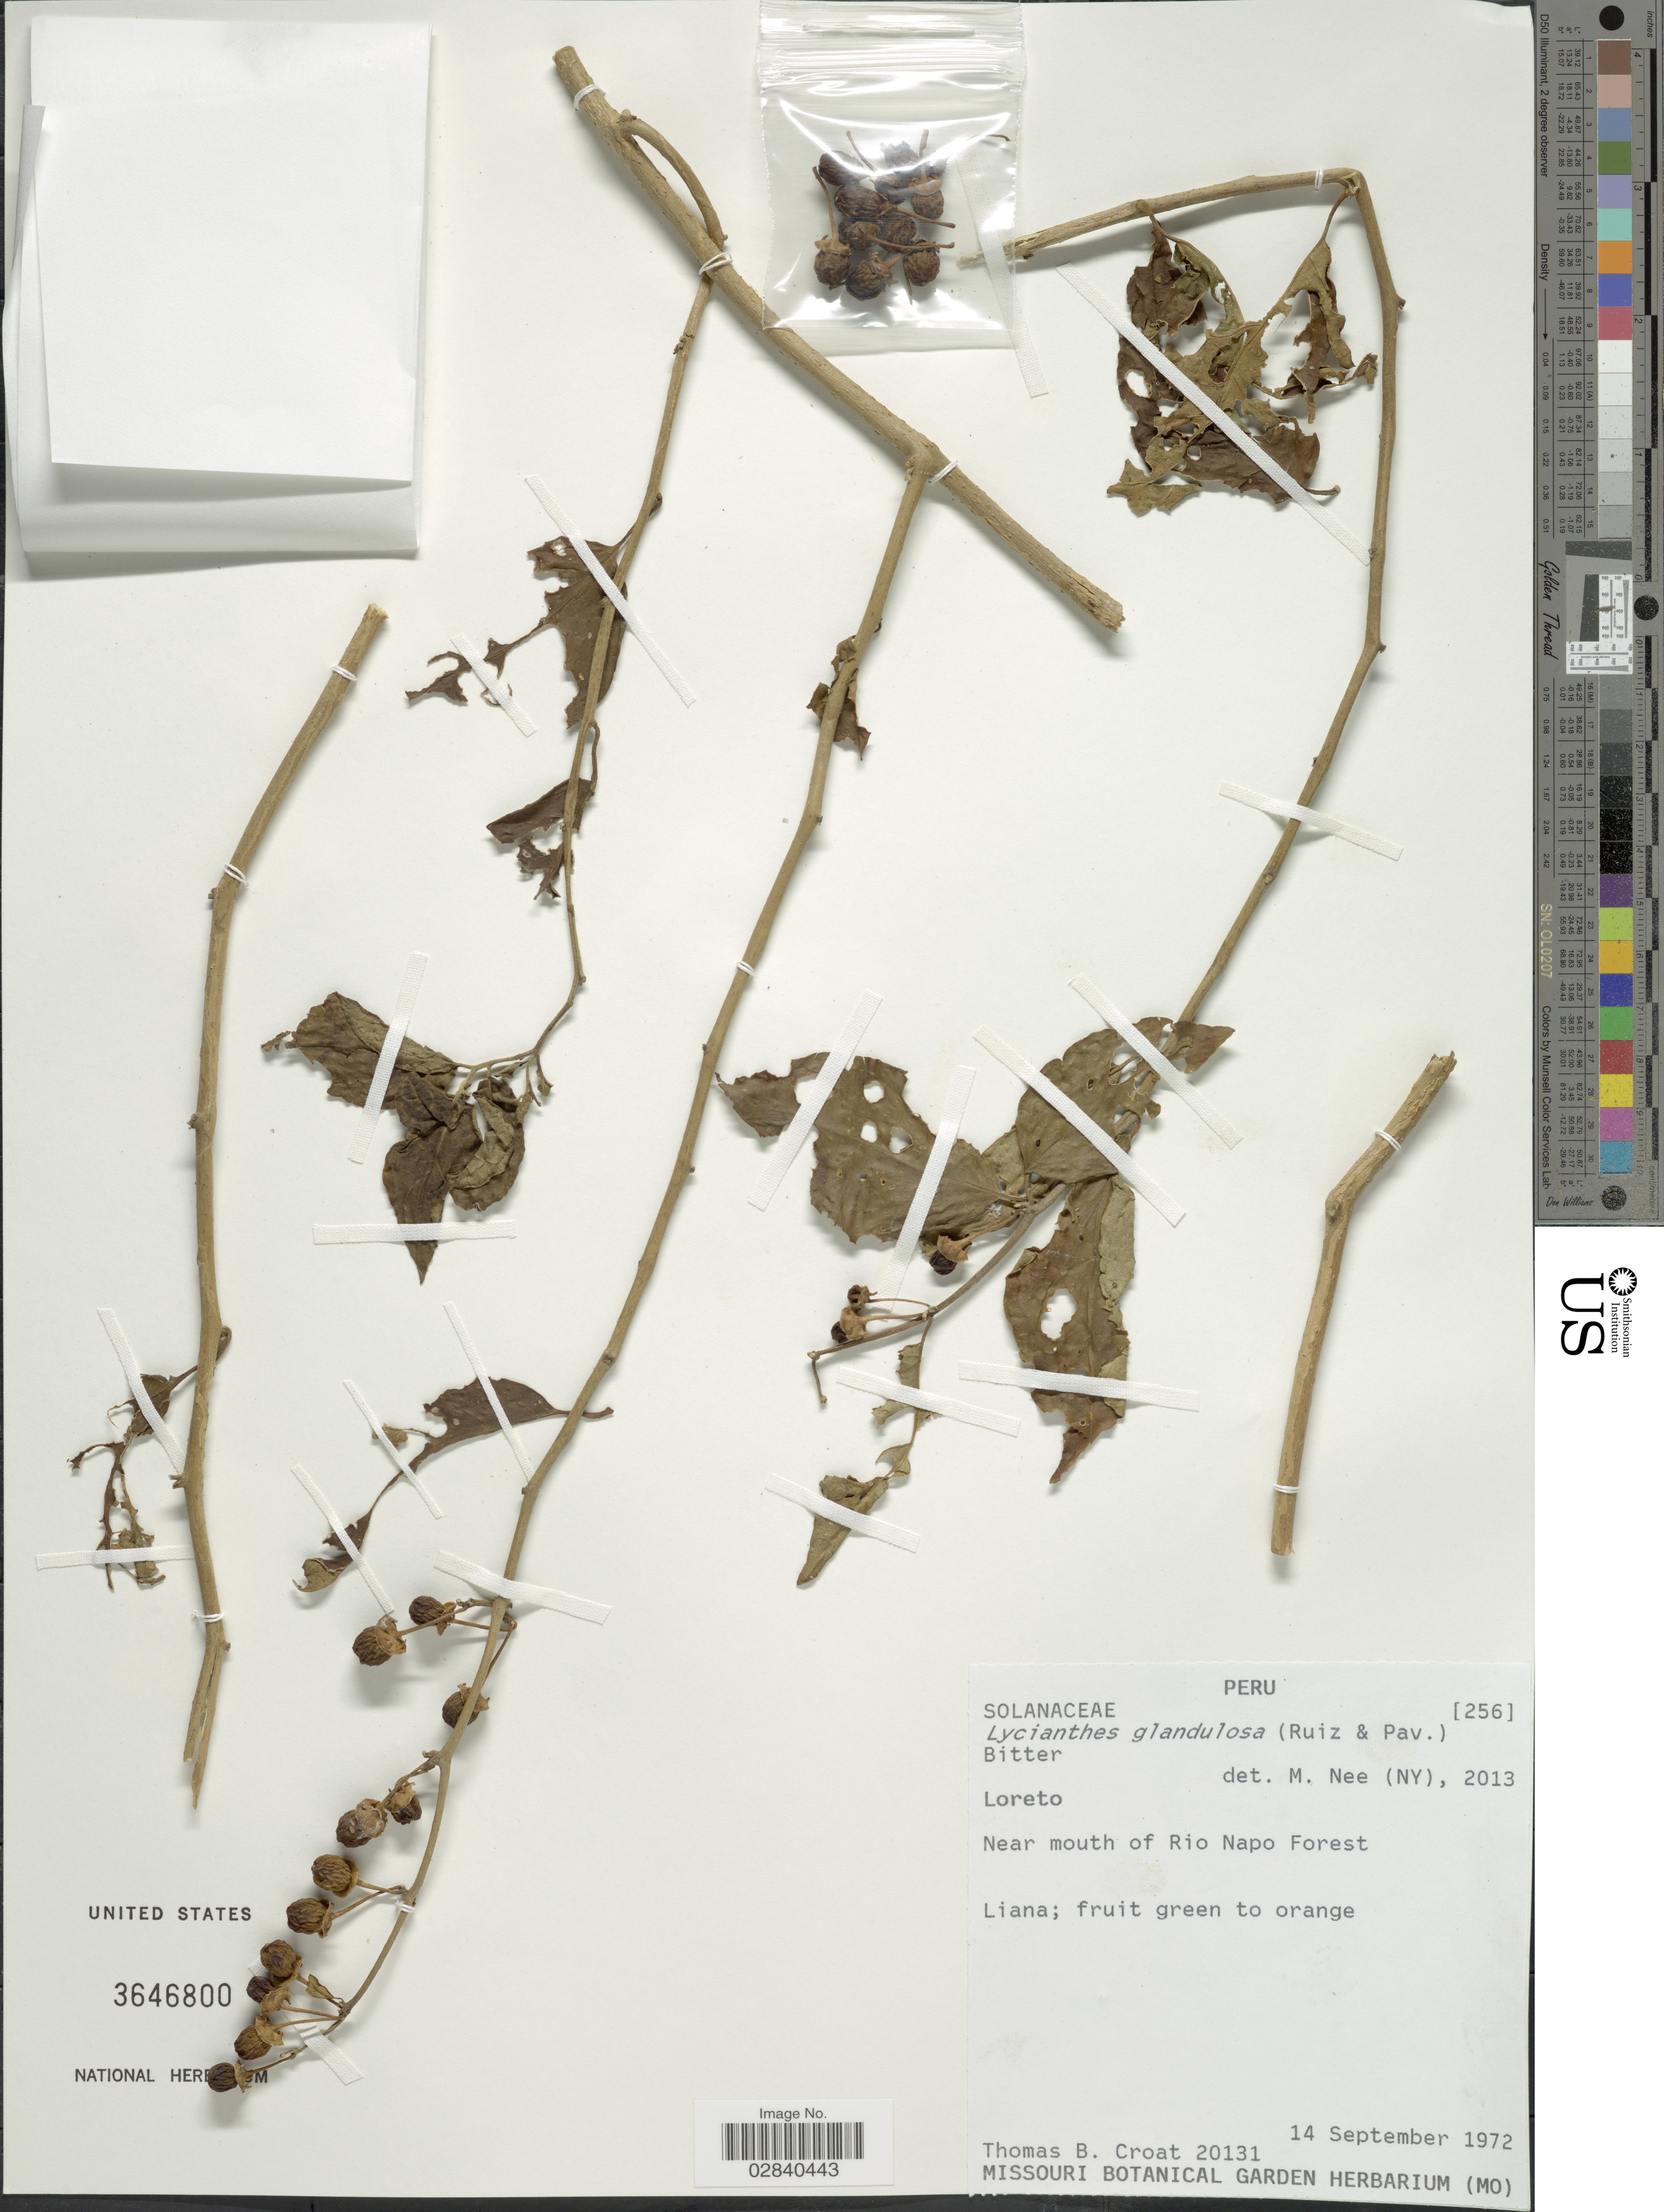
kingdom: Plantae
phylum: Tracheophyta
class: Magnoliopsida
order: Solanales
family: Solanaceae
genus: Lycianthes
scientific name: Lycianthes pauciflora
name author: (Vahl) Bitter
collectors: T. B. Croat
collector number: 20131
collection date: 1972-09-14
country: Peru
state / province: Loreto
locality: Loreto, Near mouth of Rio Napo Forest.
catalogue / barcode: US 3646800